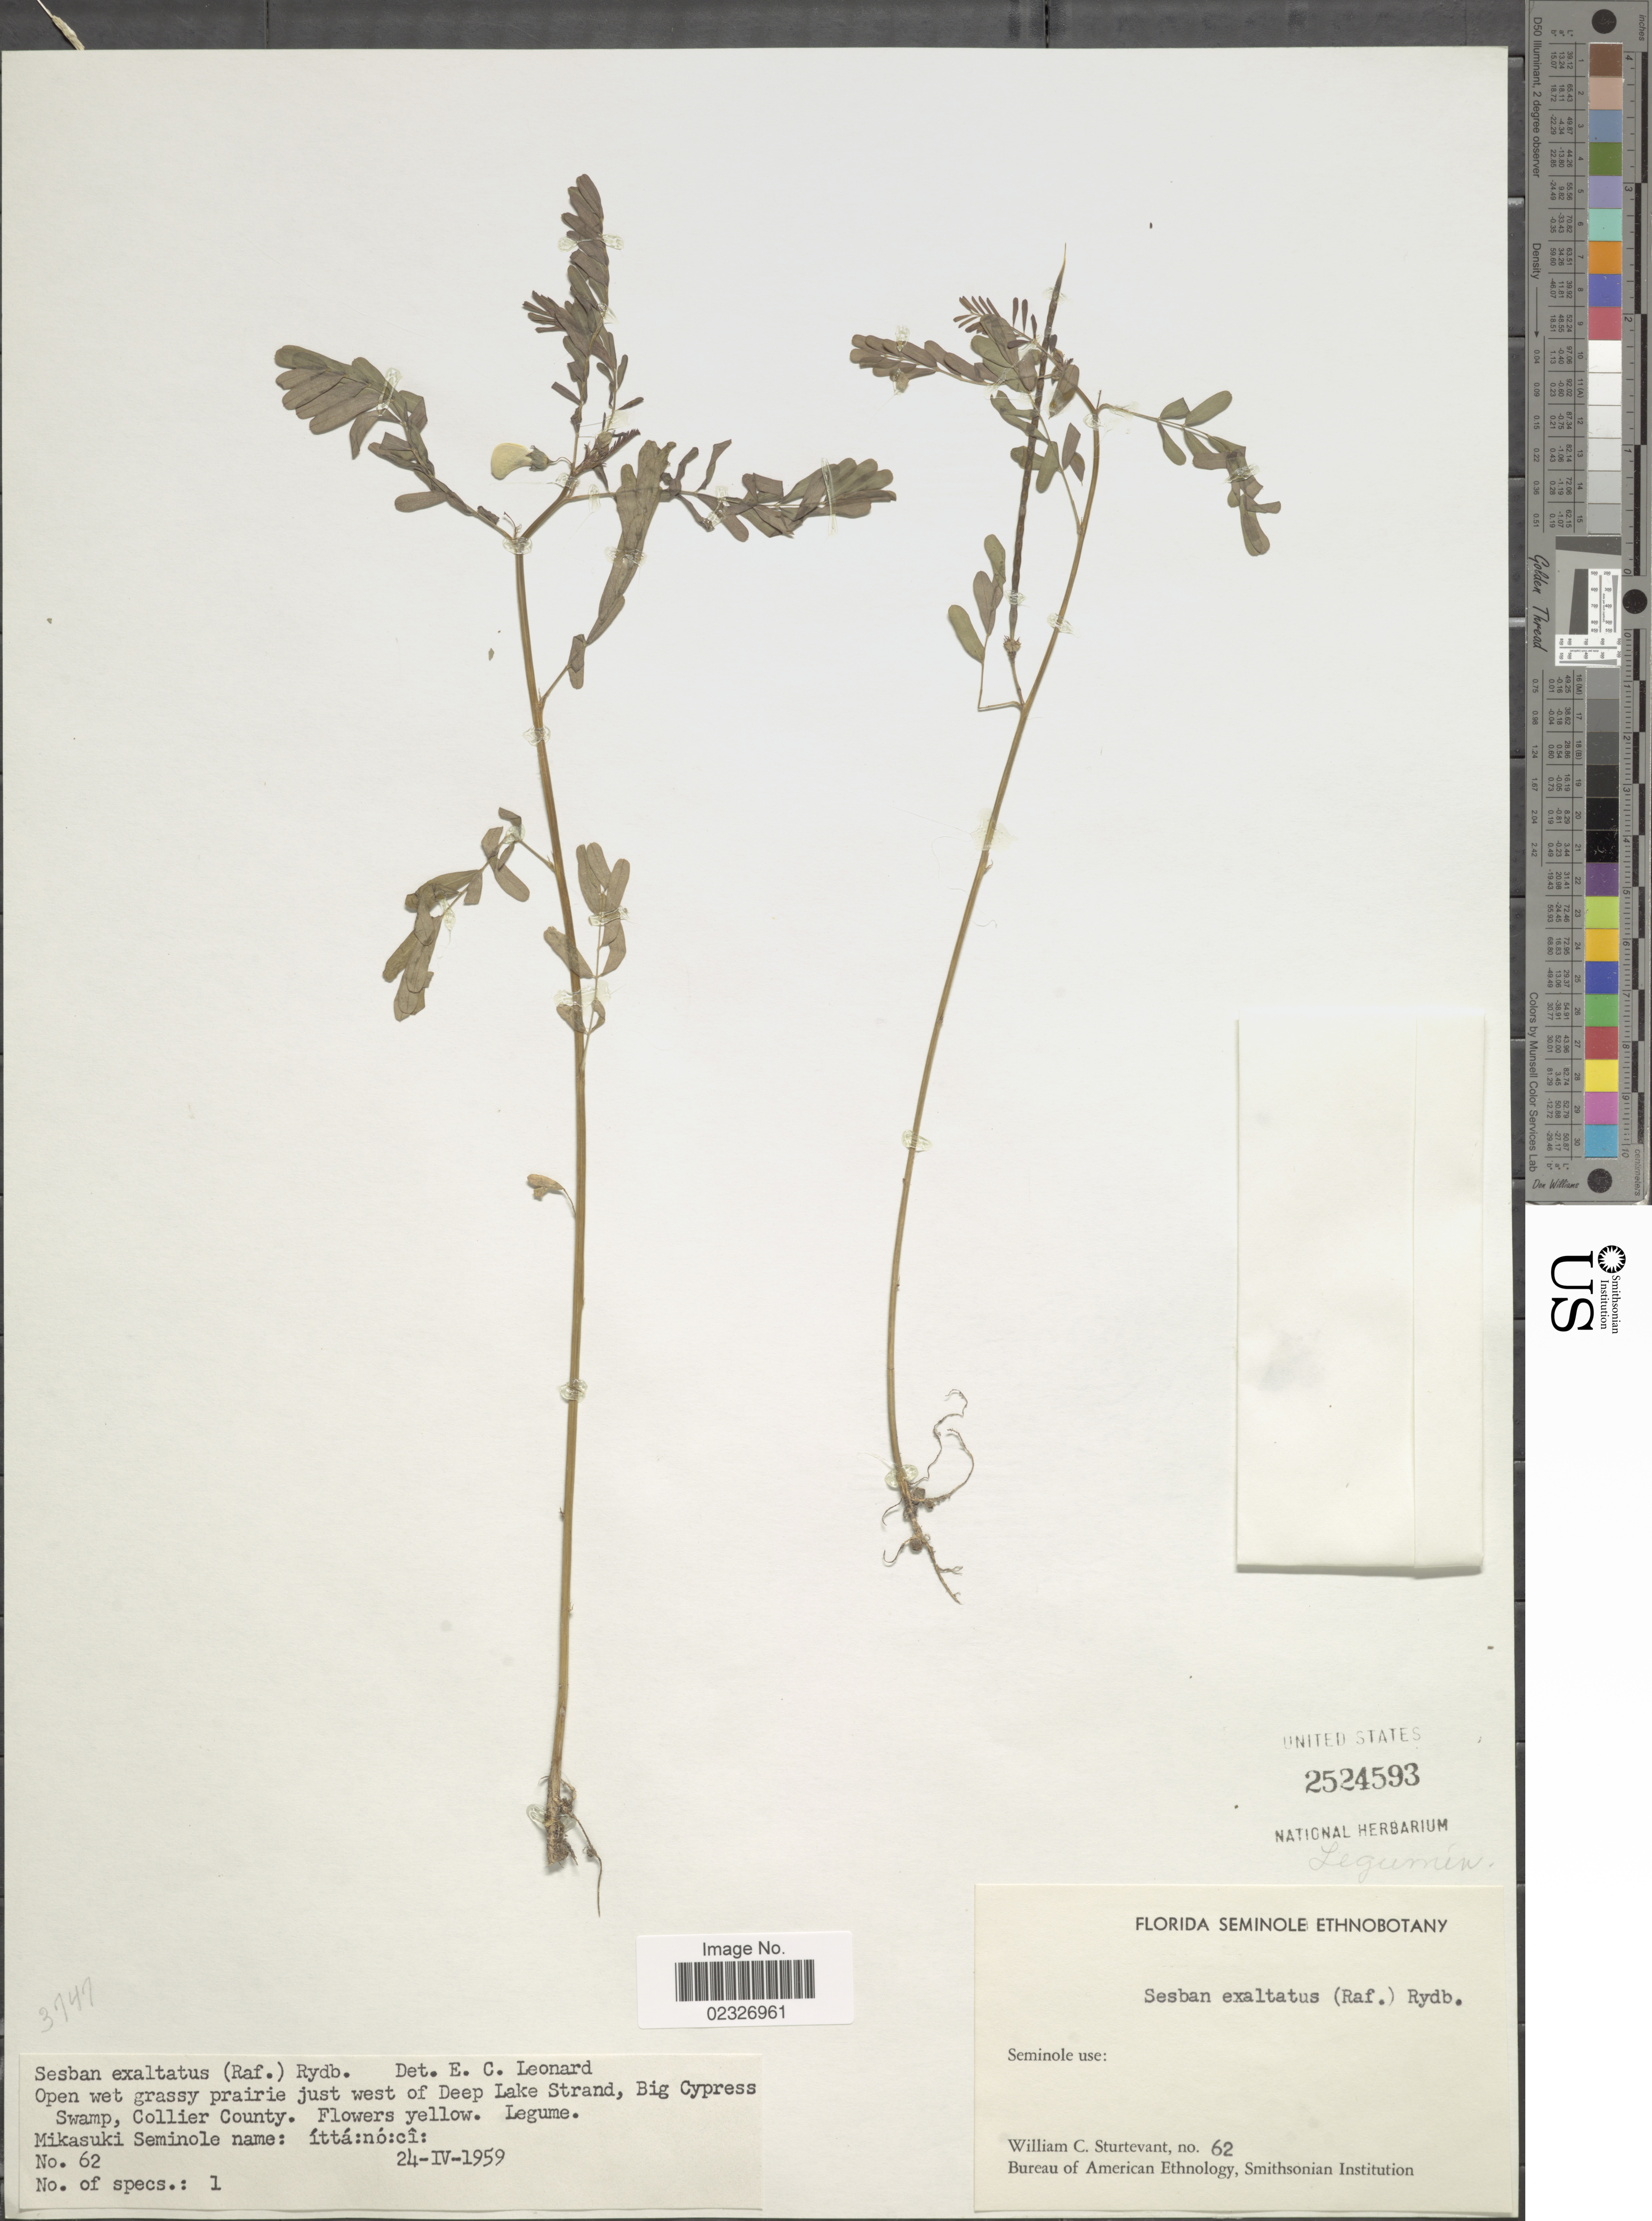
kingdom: Plantae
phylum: Tracheophyta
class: Magnoliopsida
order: Fabales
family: Fabaceae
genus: Sesbania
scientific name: Sesbania exaltata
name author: (Raf.) Cory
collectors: W. Sturtevant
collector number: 62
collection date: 1959-04-24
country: United States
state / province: Florida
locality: Open wet grassy prairie just west of Deep Lake Strand, Big Cypress Swamp, Collier County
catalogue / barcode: US 2524593